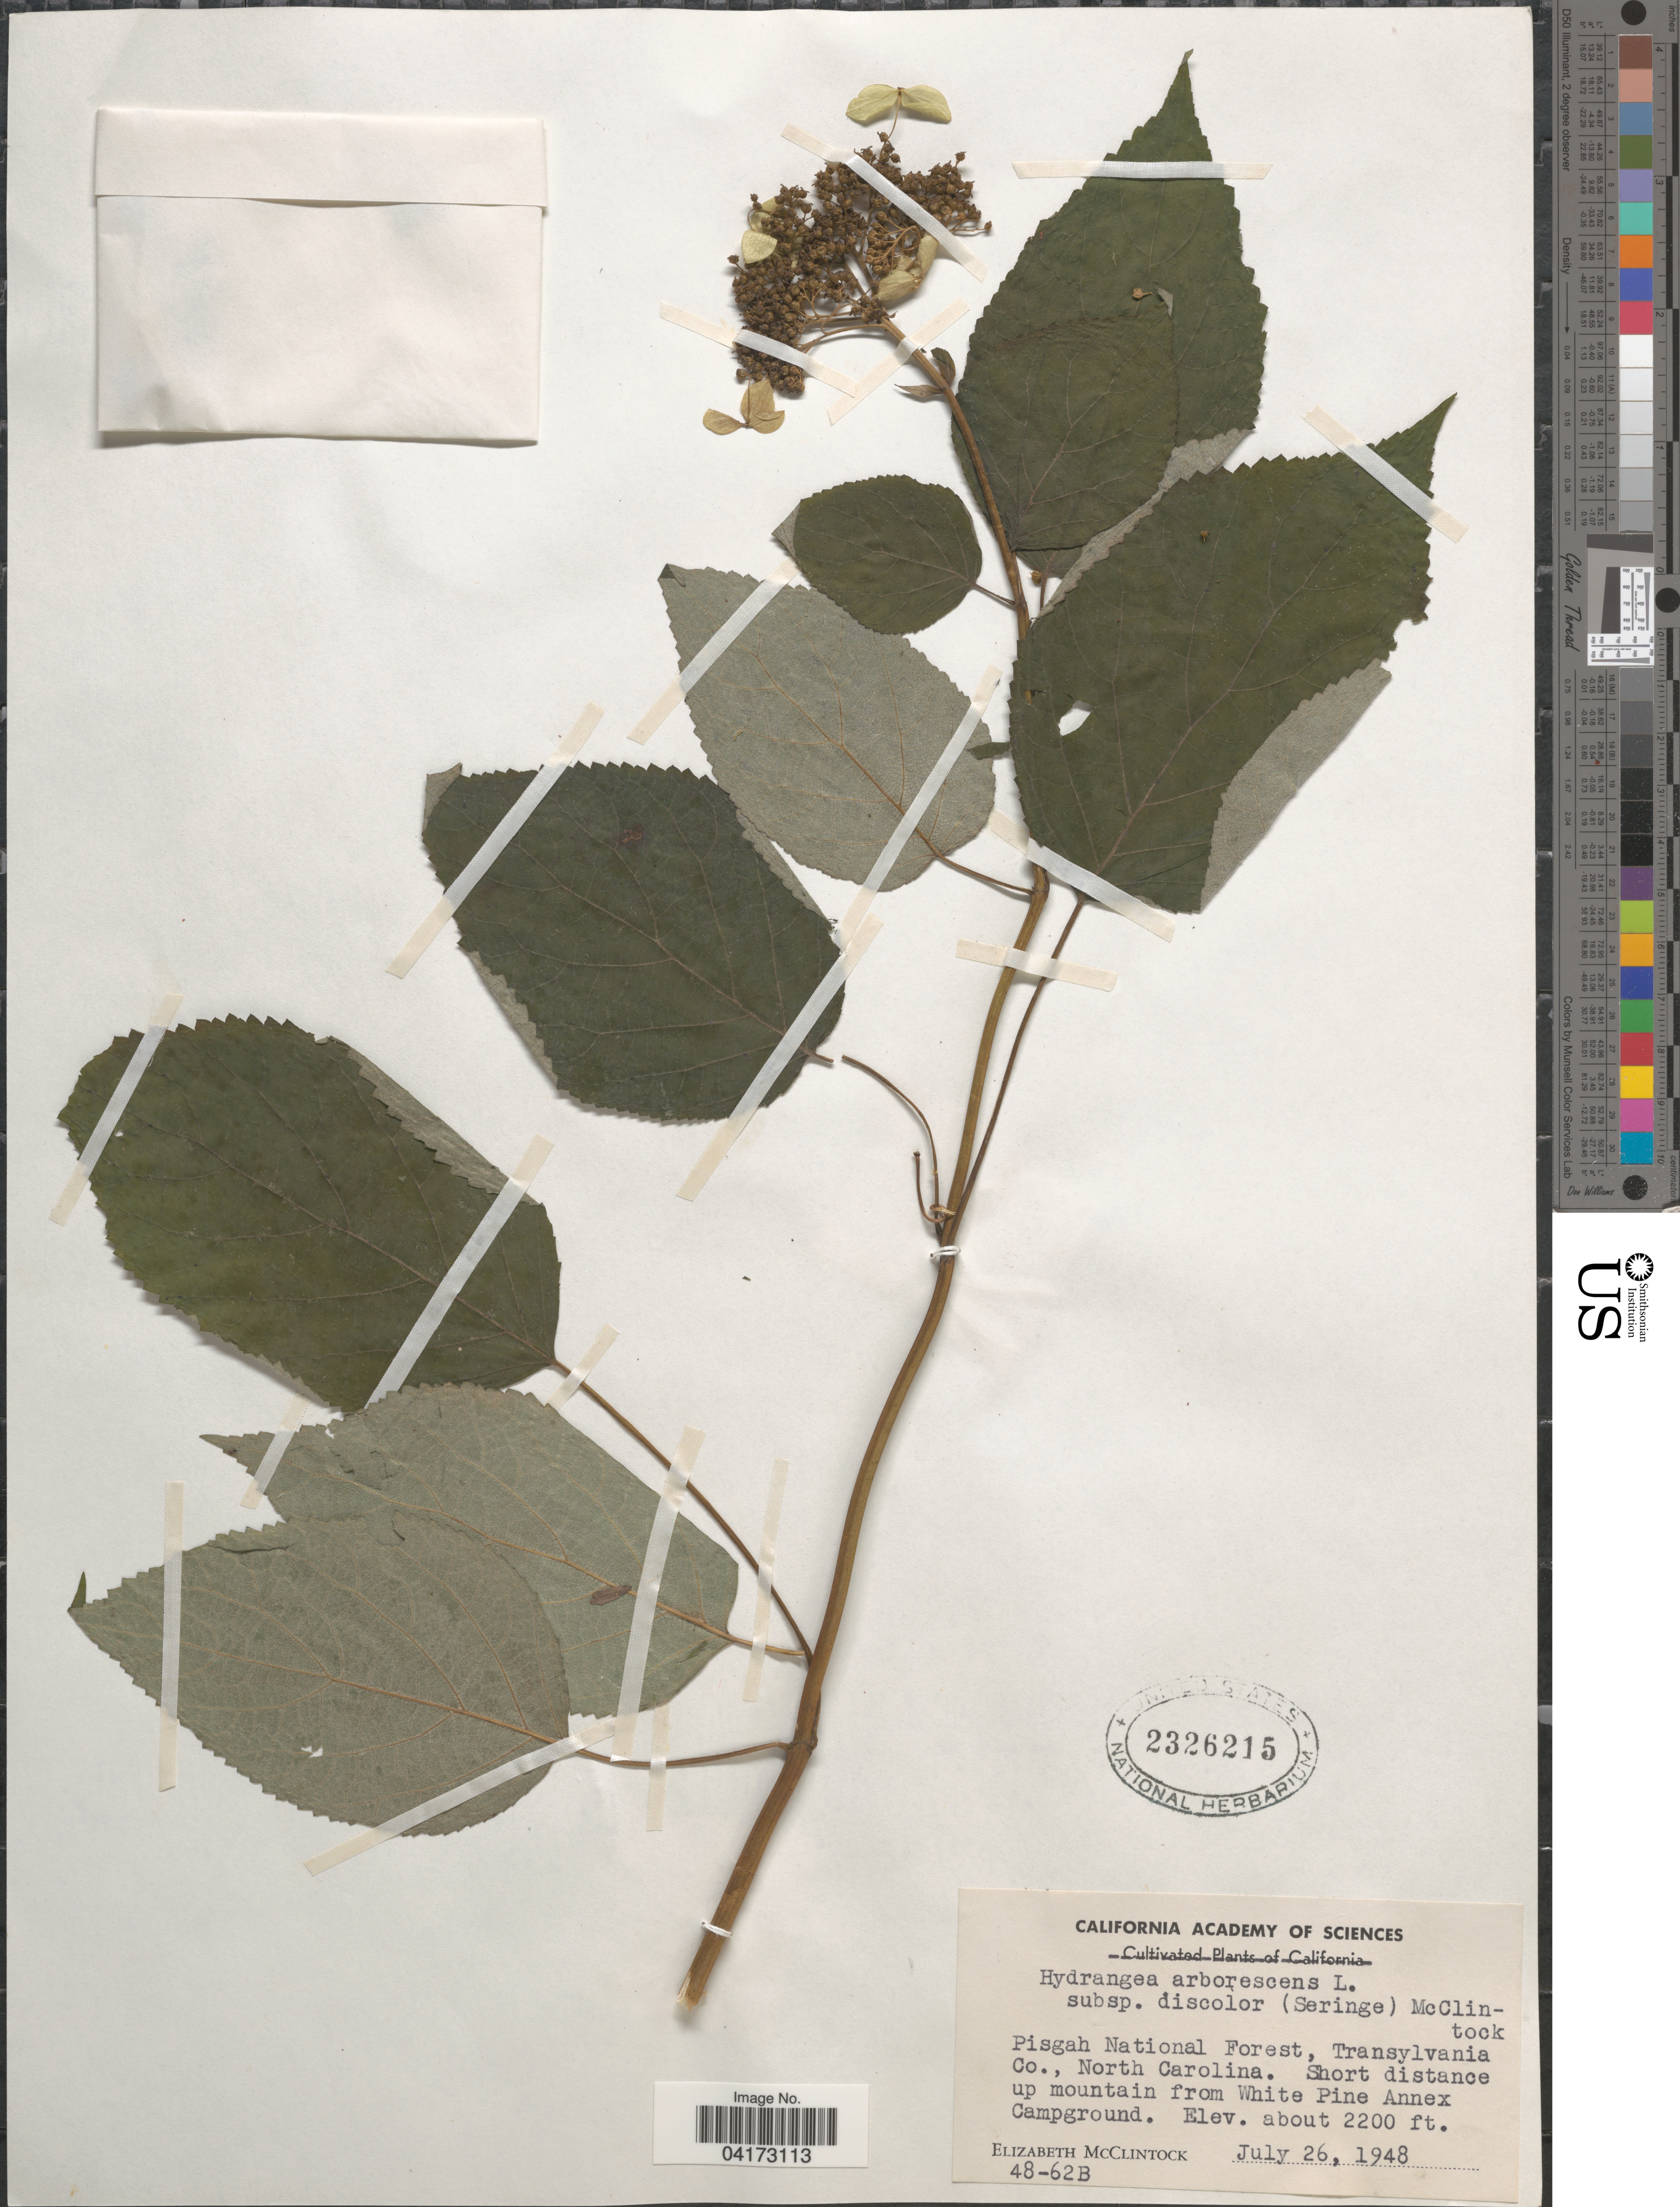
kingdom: Plantae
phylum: Tracheophyta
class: Magnoliopsida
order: Cornales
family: Hydrangeaceae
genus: Hydrangea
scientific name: Hydrangea arborescens subsp. discolor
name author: (Ser.) E. M. McClint.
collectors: E. McClintock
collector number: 48-62B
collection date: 1948-07-26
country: United States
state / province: North Carolina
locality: Pisgah National Forest, Transylvania Co.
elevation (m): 671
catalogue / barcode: US 2326215